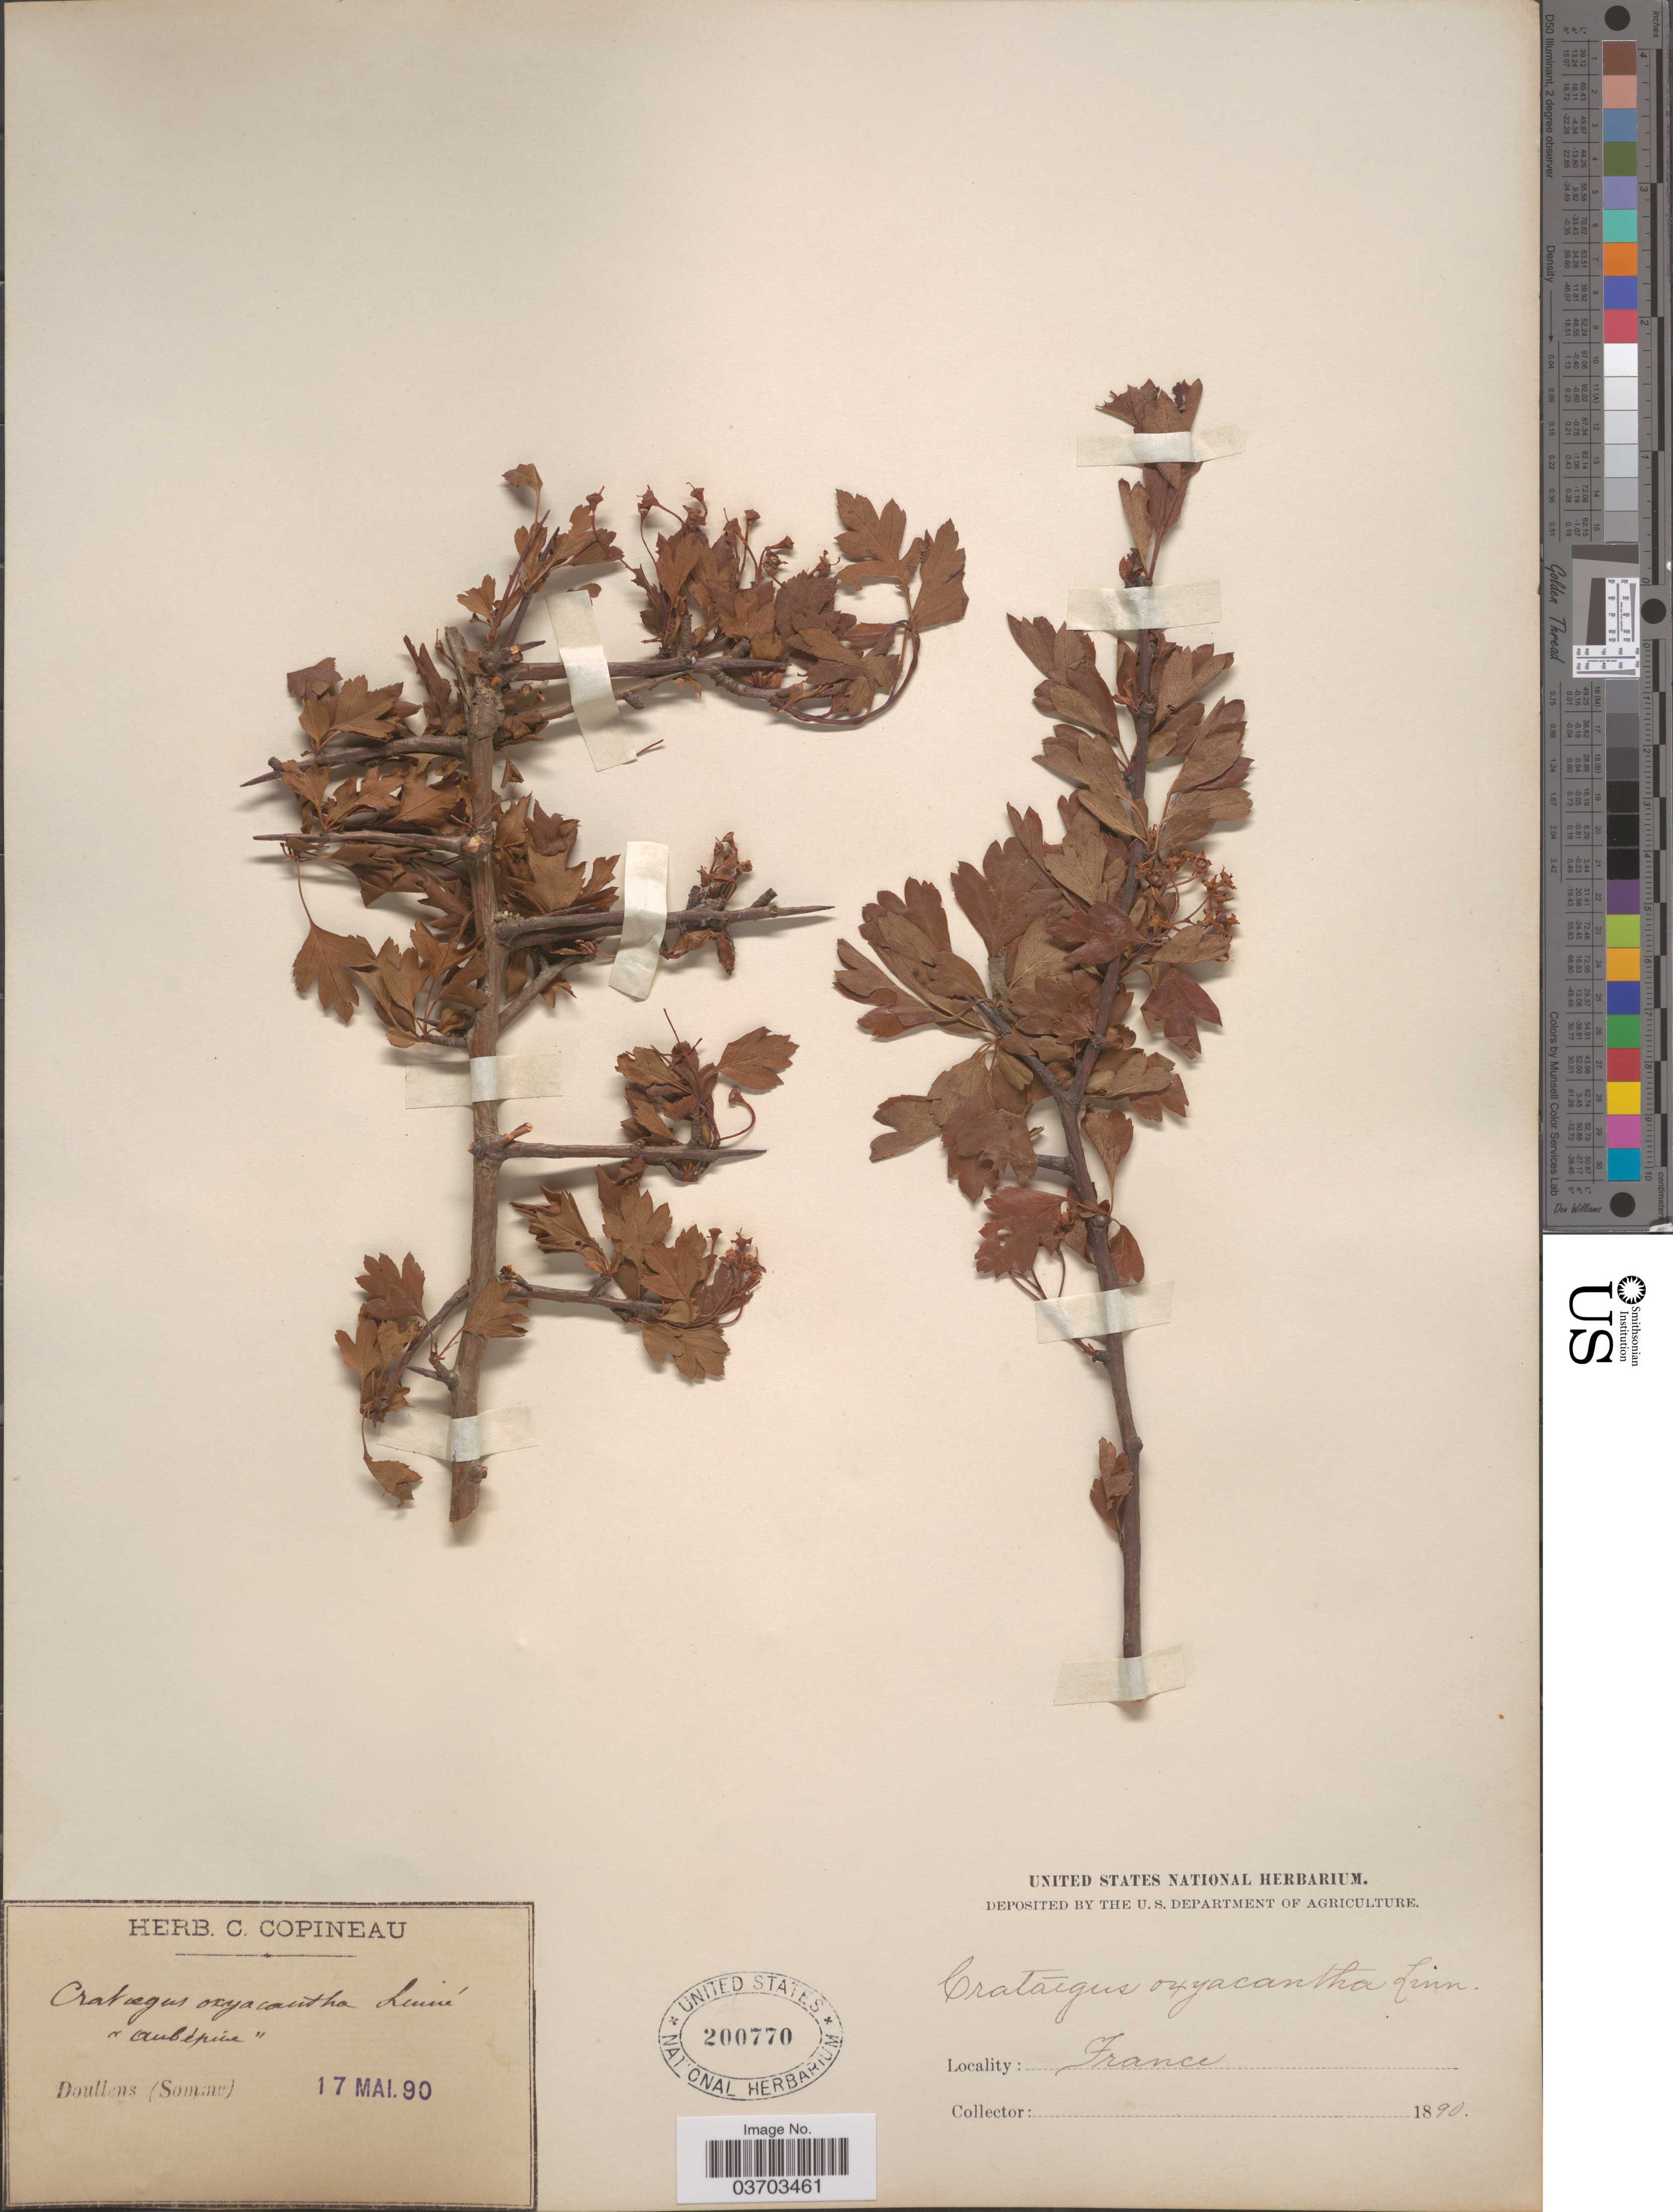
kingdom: Plantae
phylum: Tracheophyta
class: Magnoliopsida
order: Rosales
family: Rosaceae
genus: Crataegus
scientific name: Crataegus rhipidophylla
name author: Gand.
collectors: ex herb. C. Copineau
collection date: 1890-05-17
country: France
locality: Doullens (Somme).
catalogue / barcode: US 200770